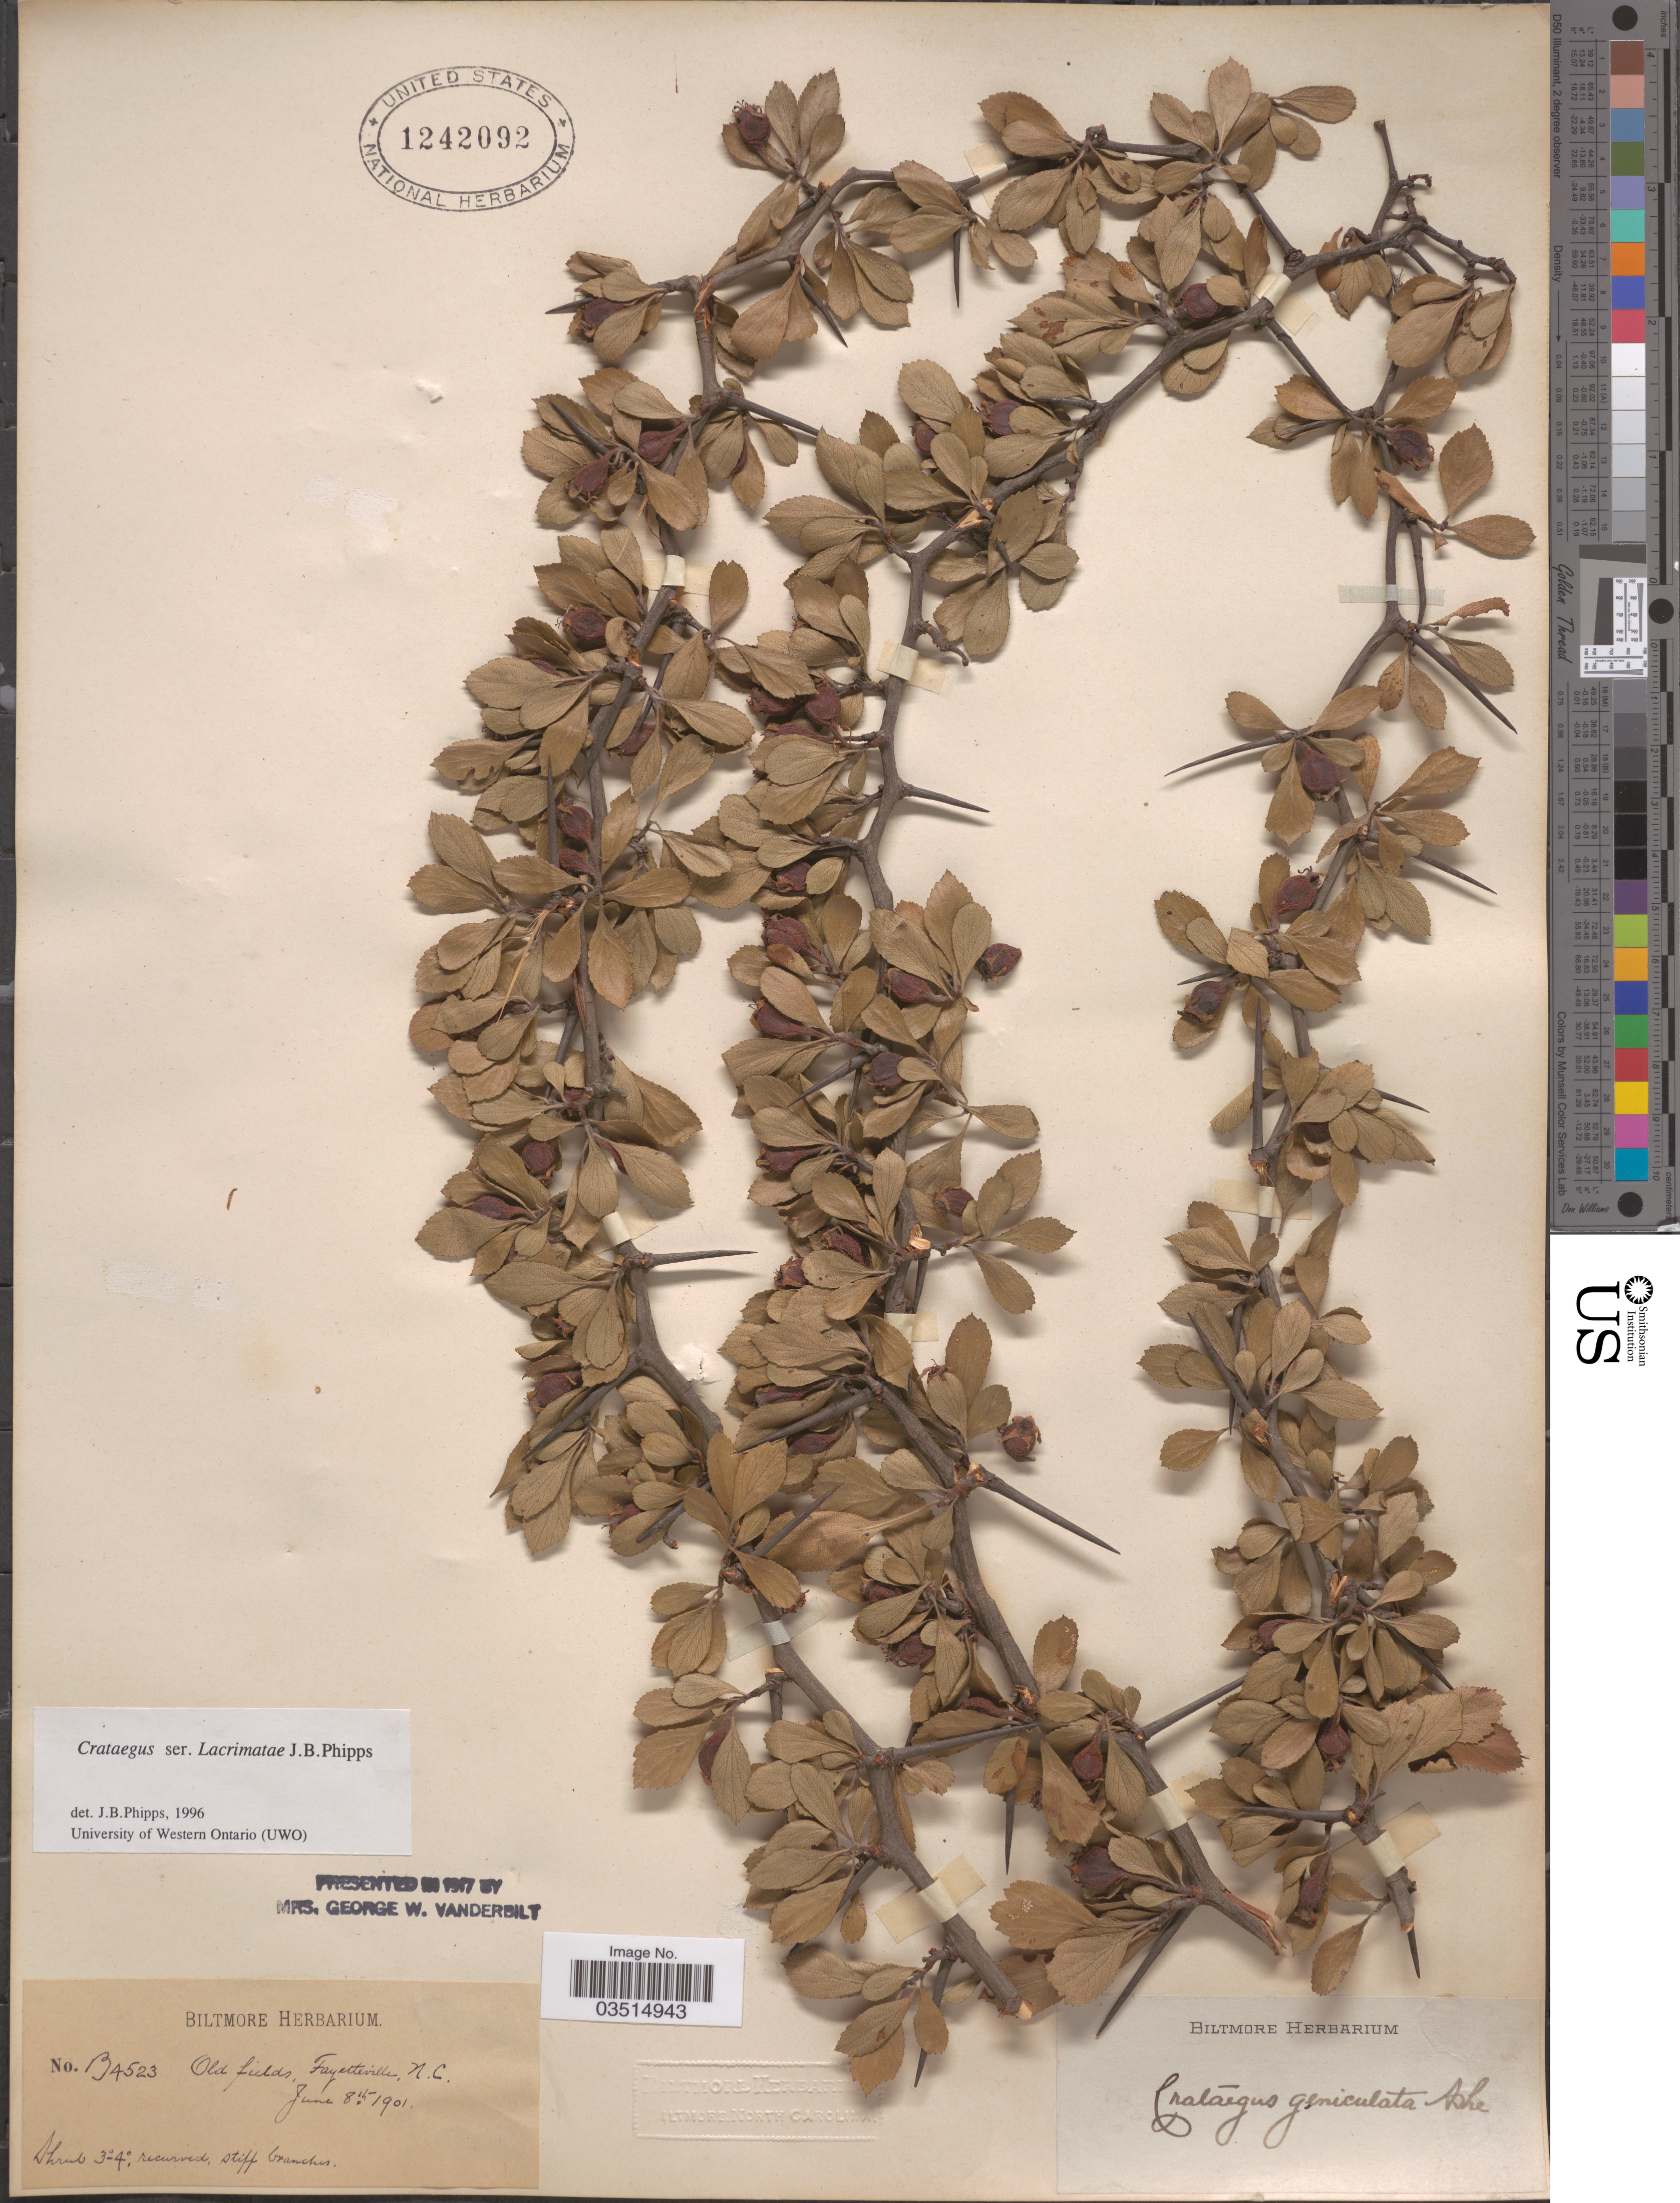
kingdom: Plantae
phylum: Tracheophyta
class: Magnoliopsida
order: Rosales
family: Rosaceae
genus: Crataegus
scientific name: Crataegus geniculata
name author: Ashe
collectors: ex herb. Biltmore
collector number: B4523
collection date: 1901-06-08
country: United States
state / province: North Carolina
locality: Old fields, Fayetteville.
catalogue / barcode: US 1242092